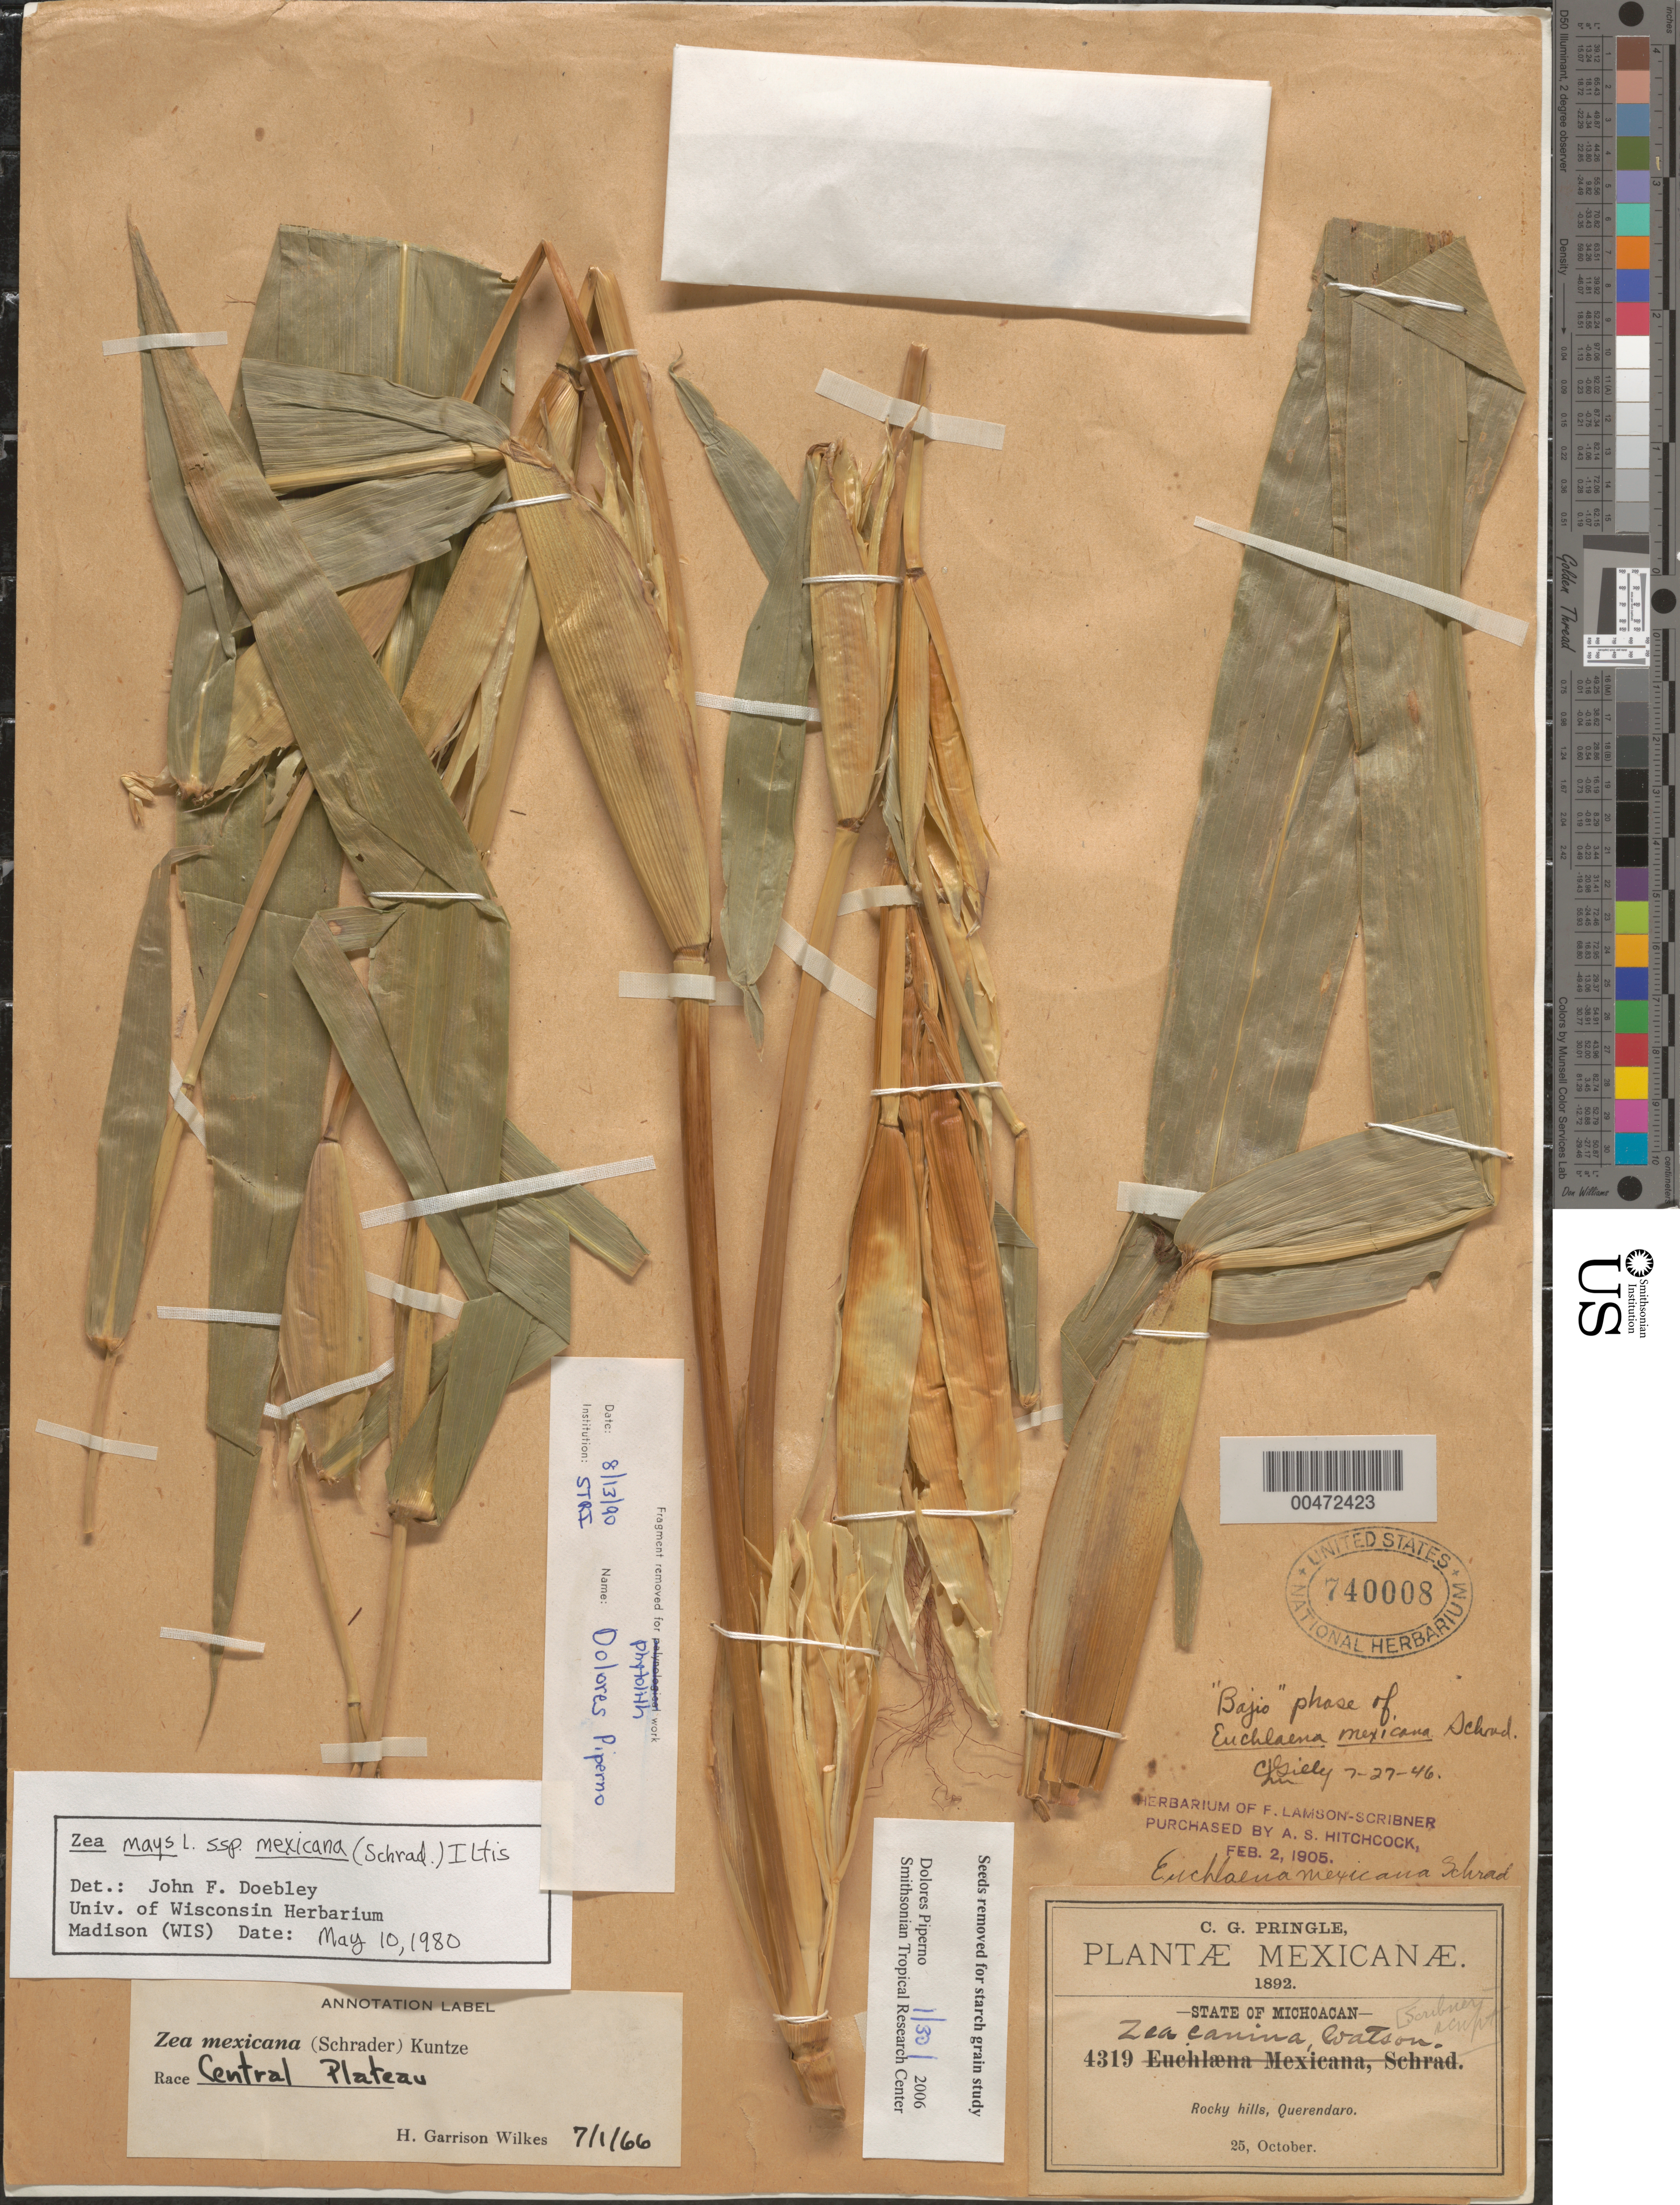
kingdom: Plantae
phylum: Tracheophyta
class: Liliopsida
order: Poales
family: Poaceae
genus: Zea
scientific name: Zea mays subsp. mexicana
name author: (Schrad.) Iltis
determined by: Doebley, John F.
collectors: C. G. Pringle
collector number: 4319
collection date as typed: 25 Oct 1892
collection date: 1892-10-25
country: Mexico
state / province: Michoacán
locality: Querendaro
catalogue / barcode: US 740008